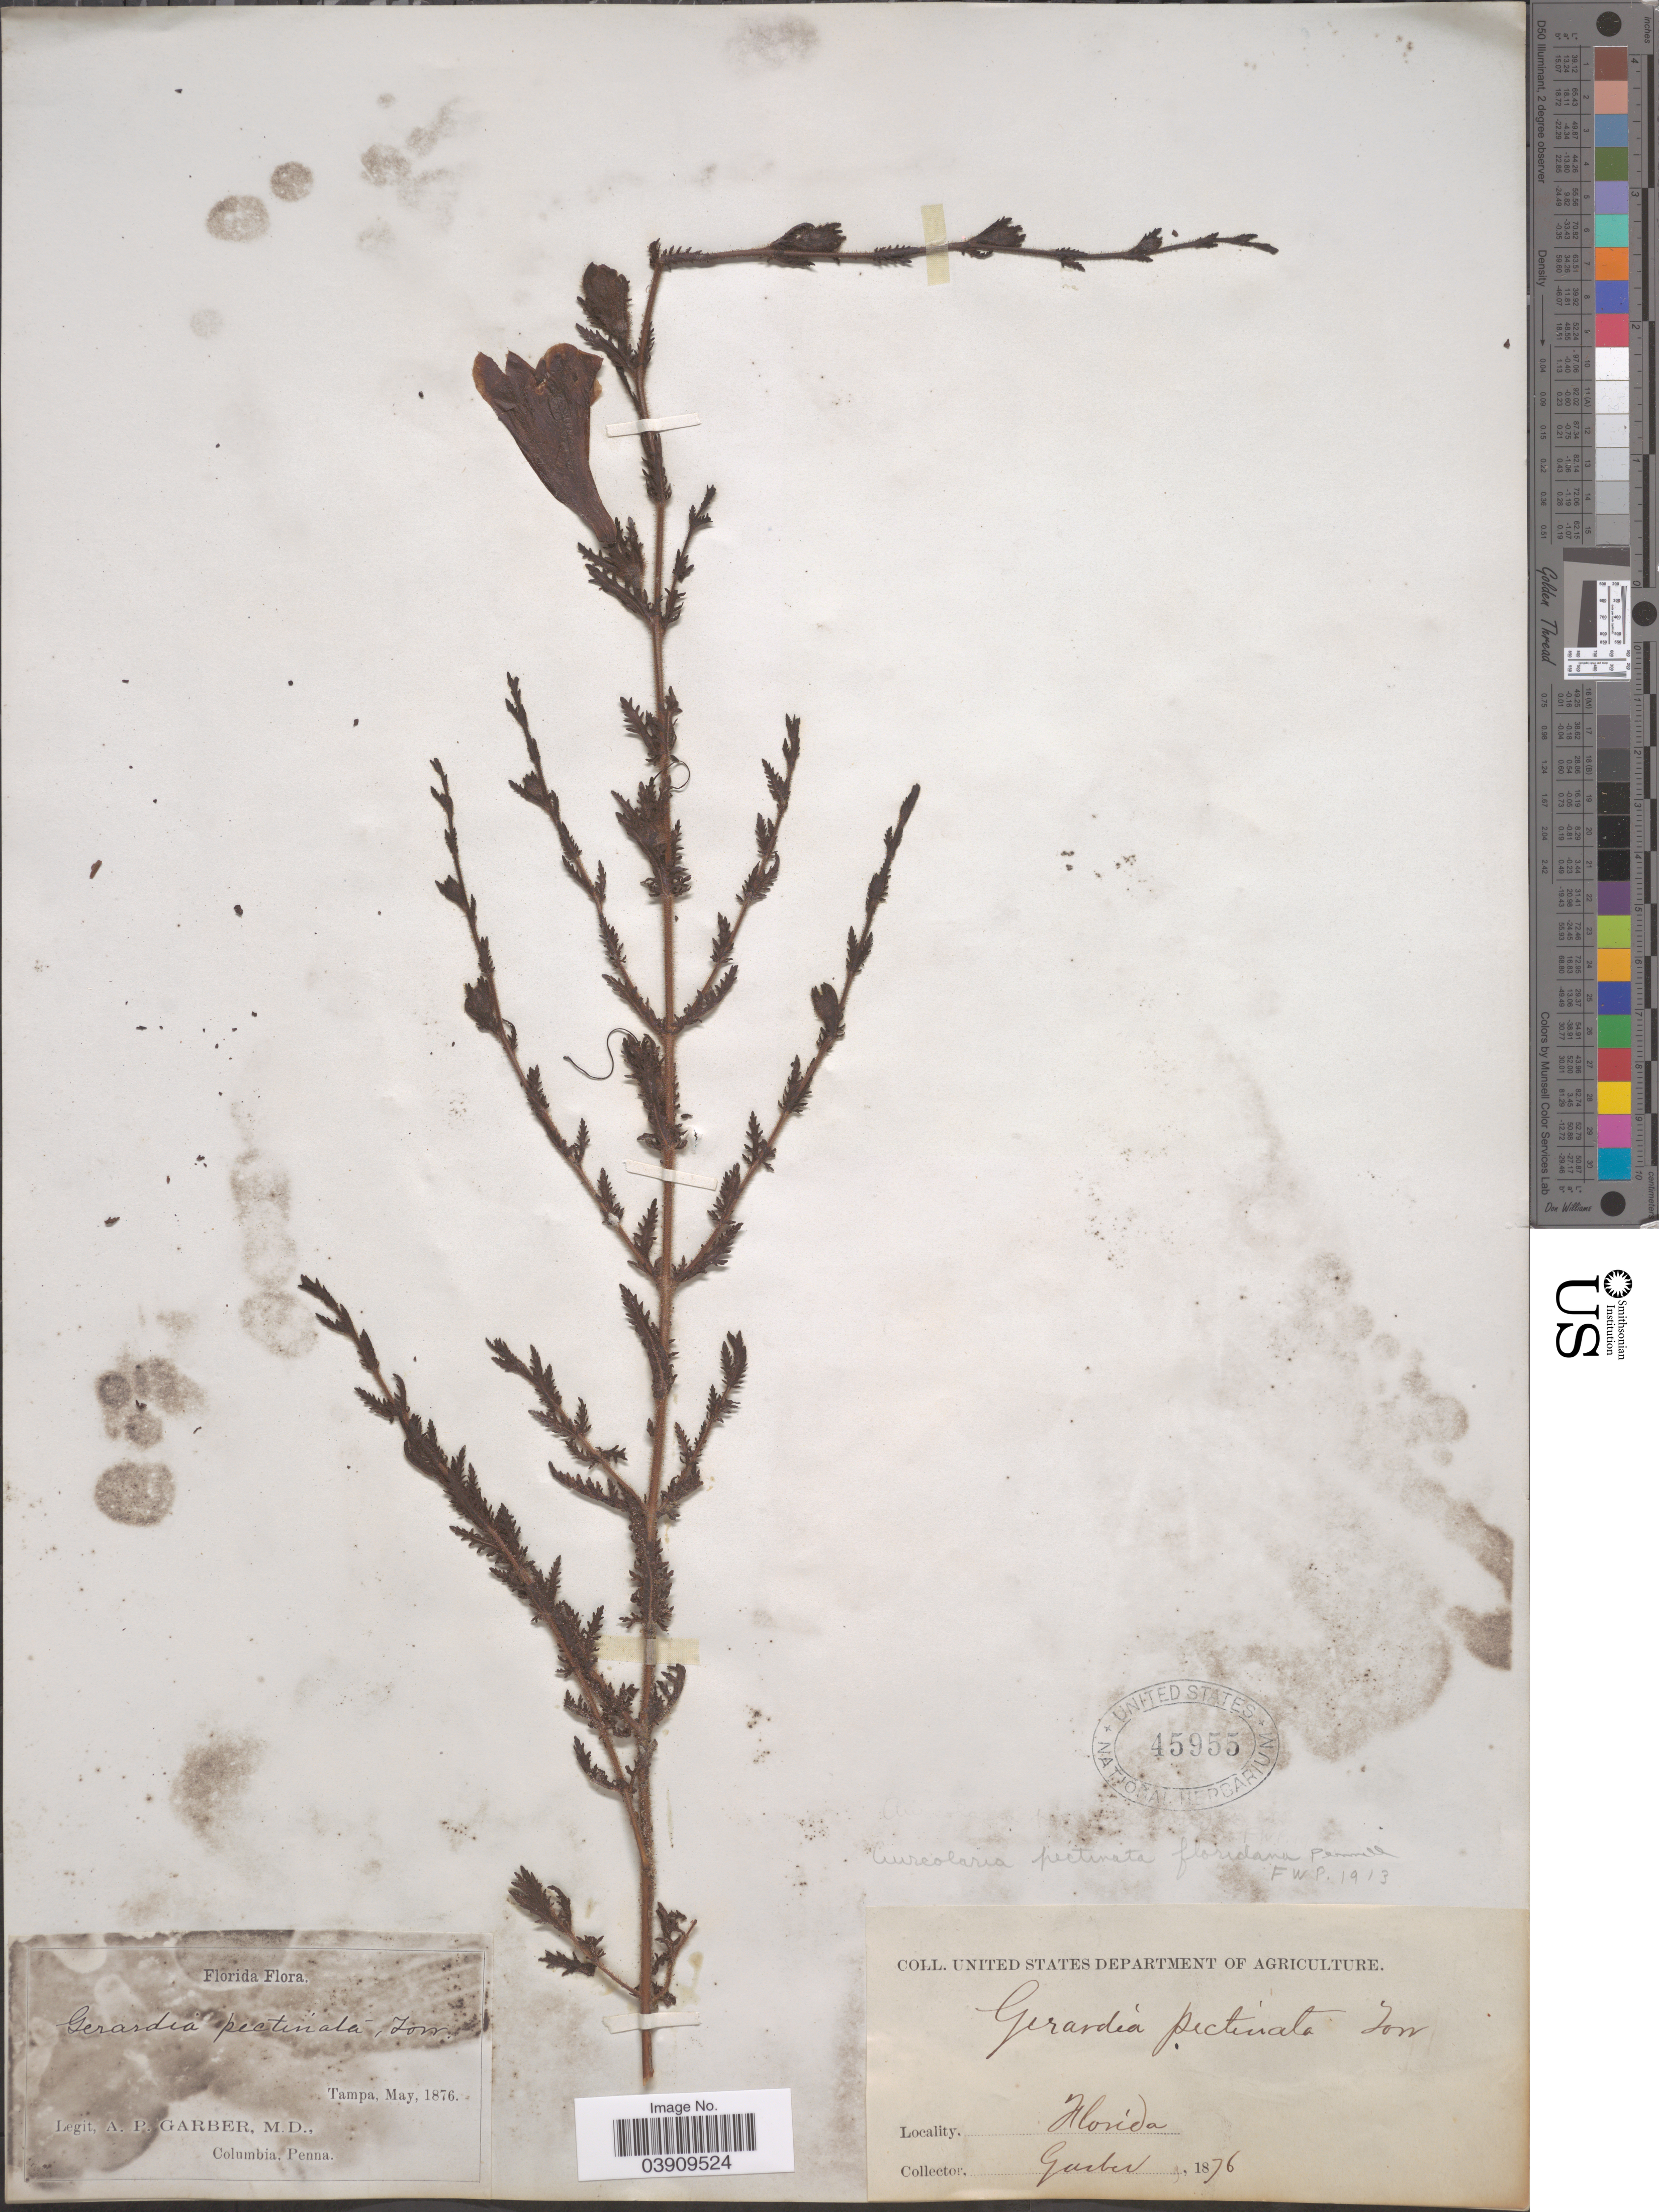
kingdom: Plantae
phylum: Tracheophyta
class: Magnoliopsida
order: Lamiales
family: Orobanchaceae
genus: Aureolaria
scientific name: Aureolaria pectinata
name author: (Nutt.) Pennell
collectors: A. P. Garber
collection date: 1876-05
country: United States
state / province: Florida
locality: Tampa.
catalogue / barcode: US 45955